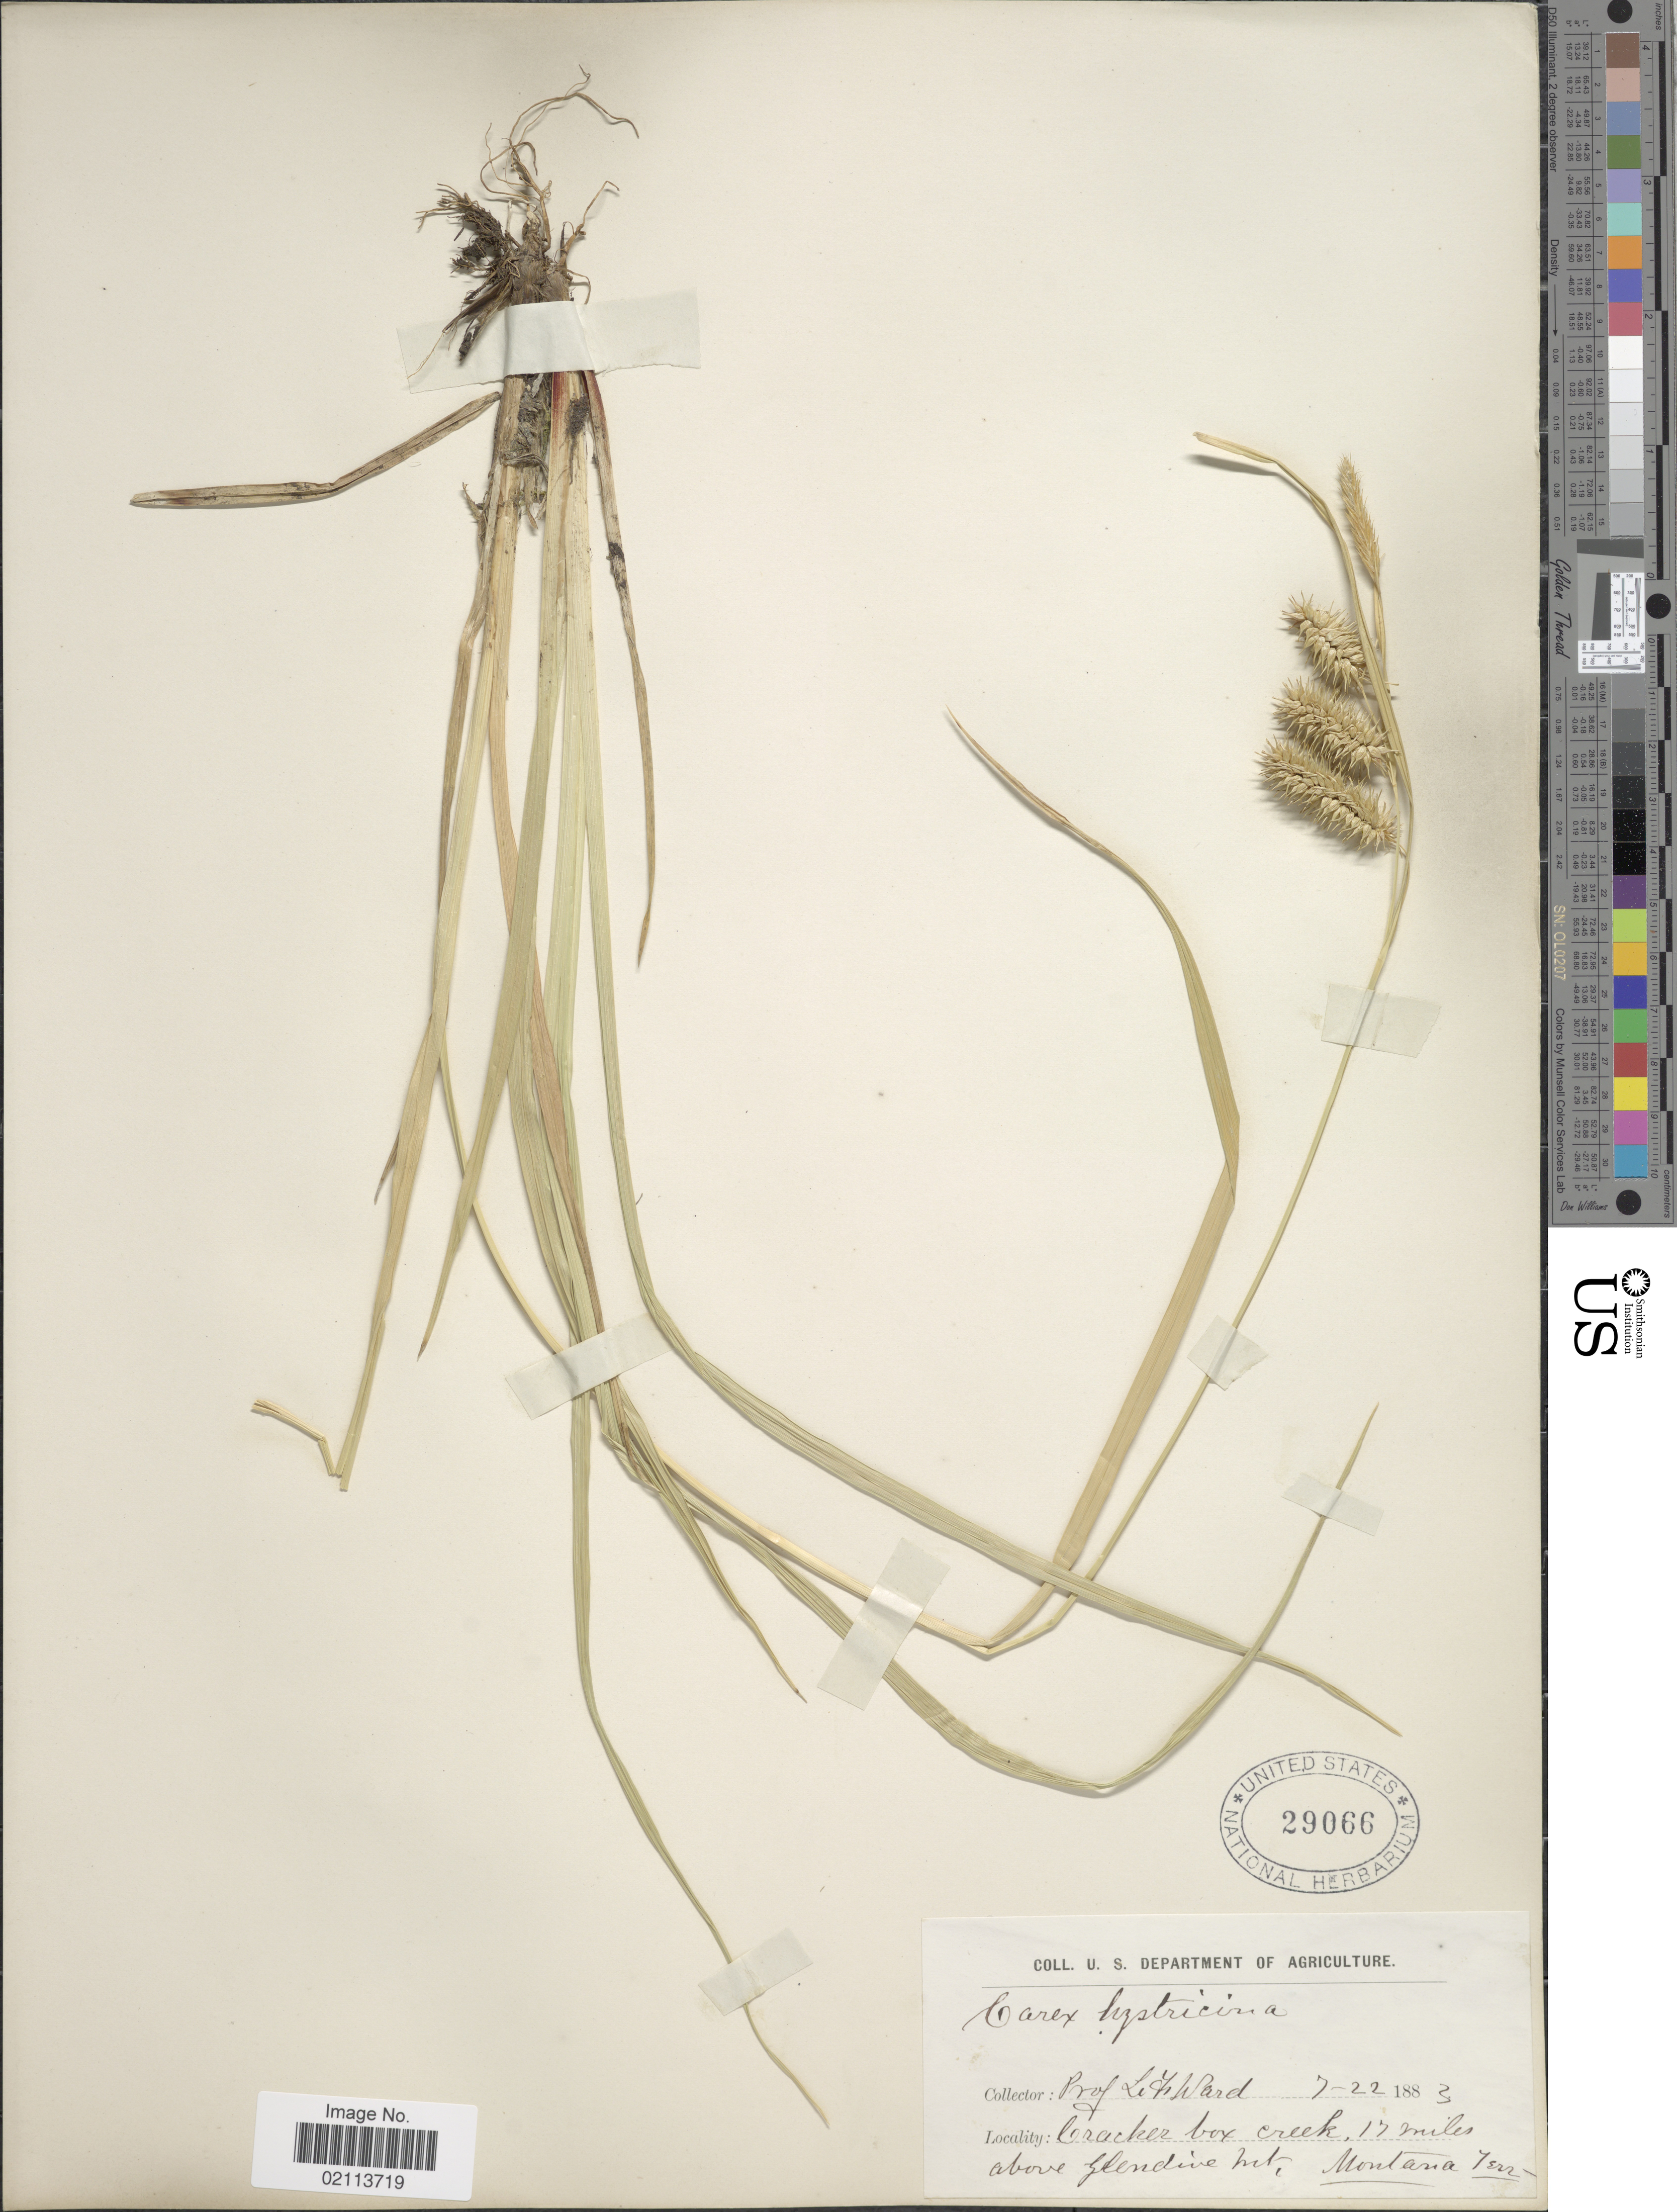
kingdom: Plantae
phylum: Tracheophyta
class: Liliopsida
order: Poales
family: Cyperaceae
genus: Carex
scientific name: Carex hystericina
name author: Muhl. ex Willd.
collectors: L. Ward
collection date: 1883-07-22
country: United States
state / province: Montana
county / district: Dawson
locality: Cracker Box Creek, 17 miles above Glendive Mt.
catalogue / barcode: US 29066